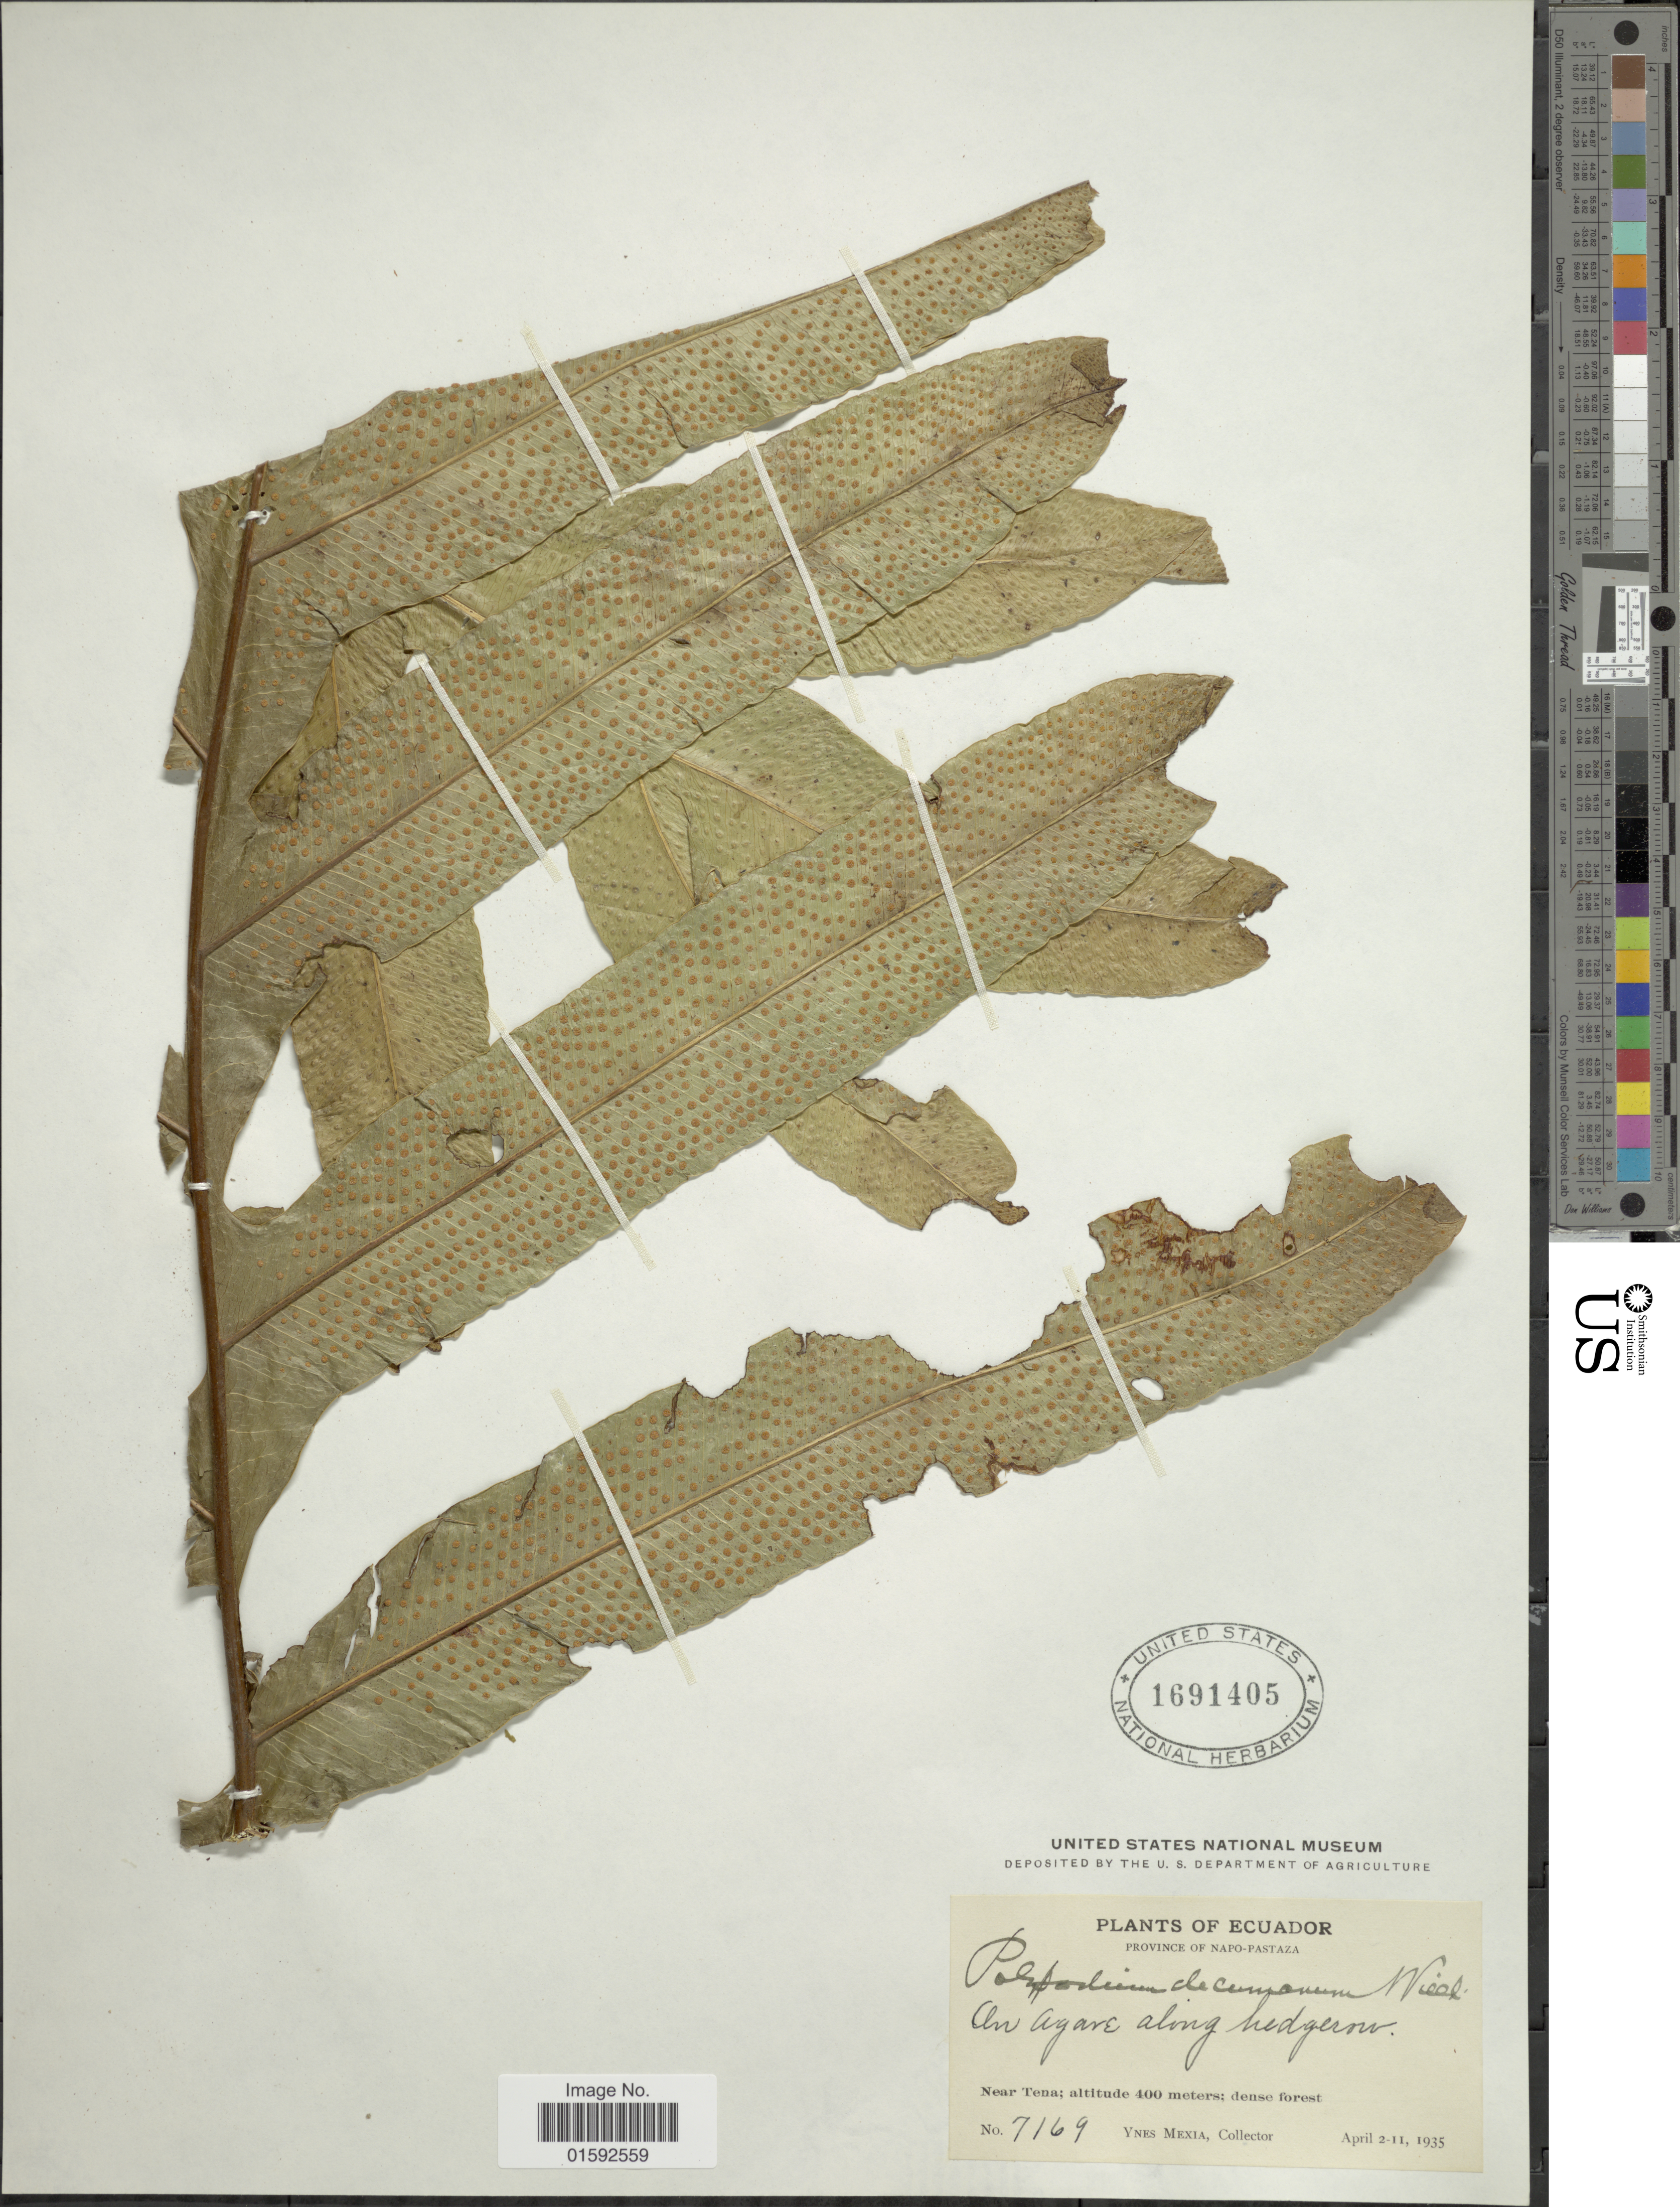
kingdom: Plantae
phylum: Tracheophyta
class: Polypodiopsida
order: Polypodiales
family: Polypodiaceae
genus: Phlebodium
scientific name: Phlebodium decumanum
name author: (Willd.) J. Sm.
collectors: Y. Mexia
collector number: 7169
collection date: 1935-04-02/1935-04-11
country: Ecuador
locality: Venezuela, Province of Napo-Pastaza, An Agare along hedgeron, near tena.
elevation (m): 400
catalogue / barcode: US 1691405